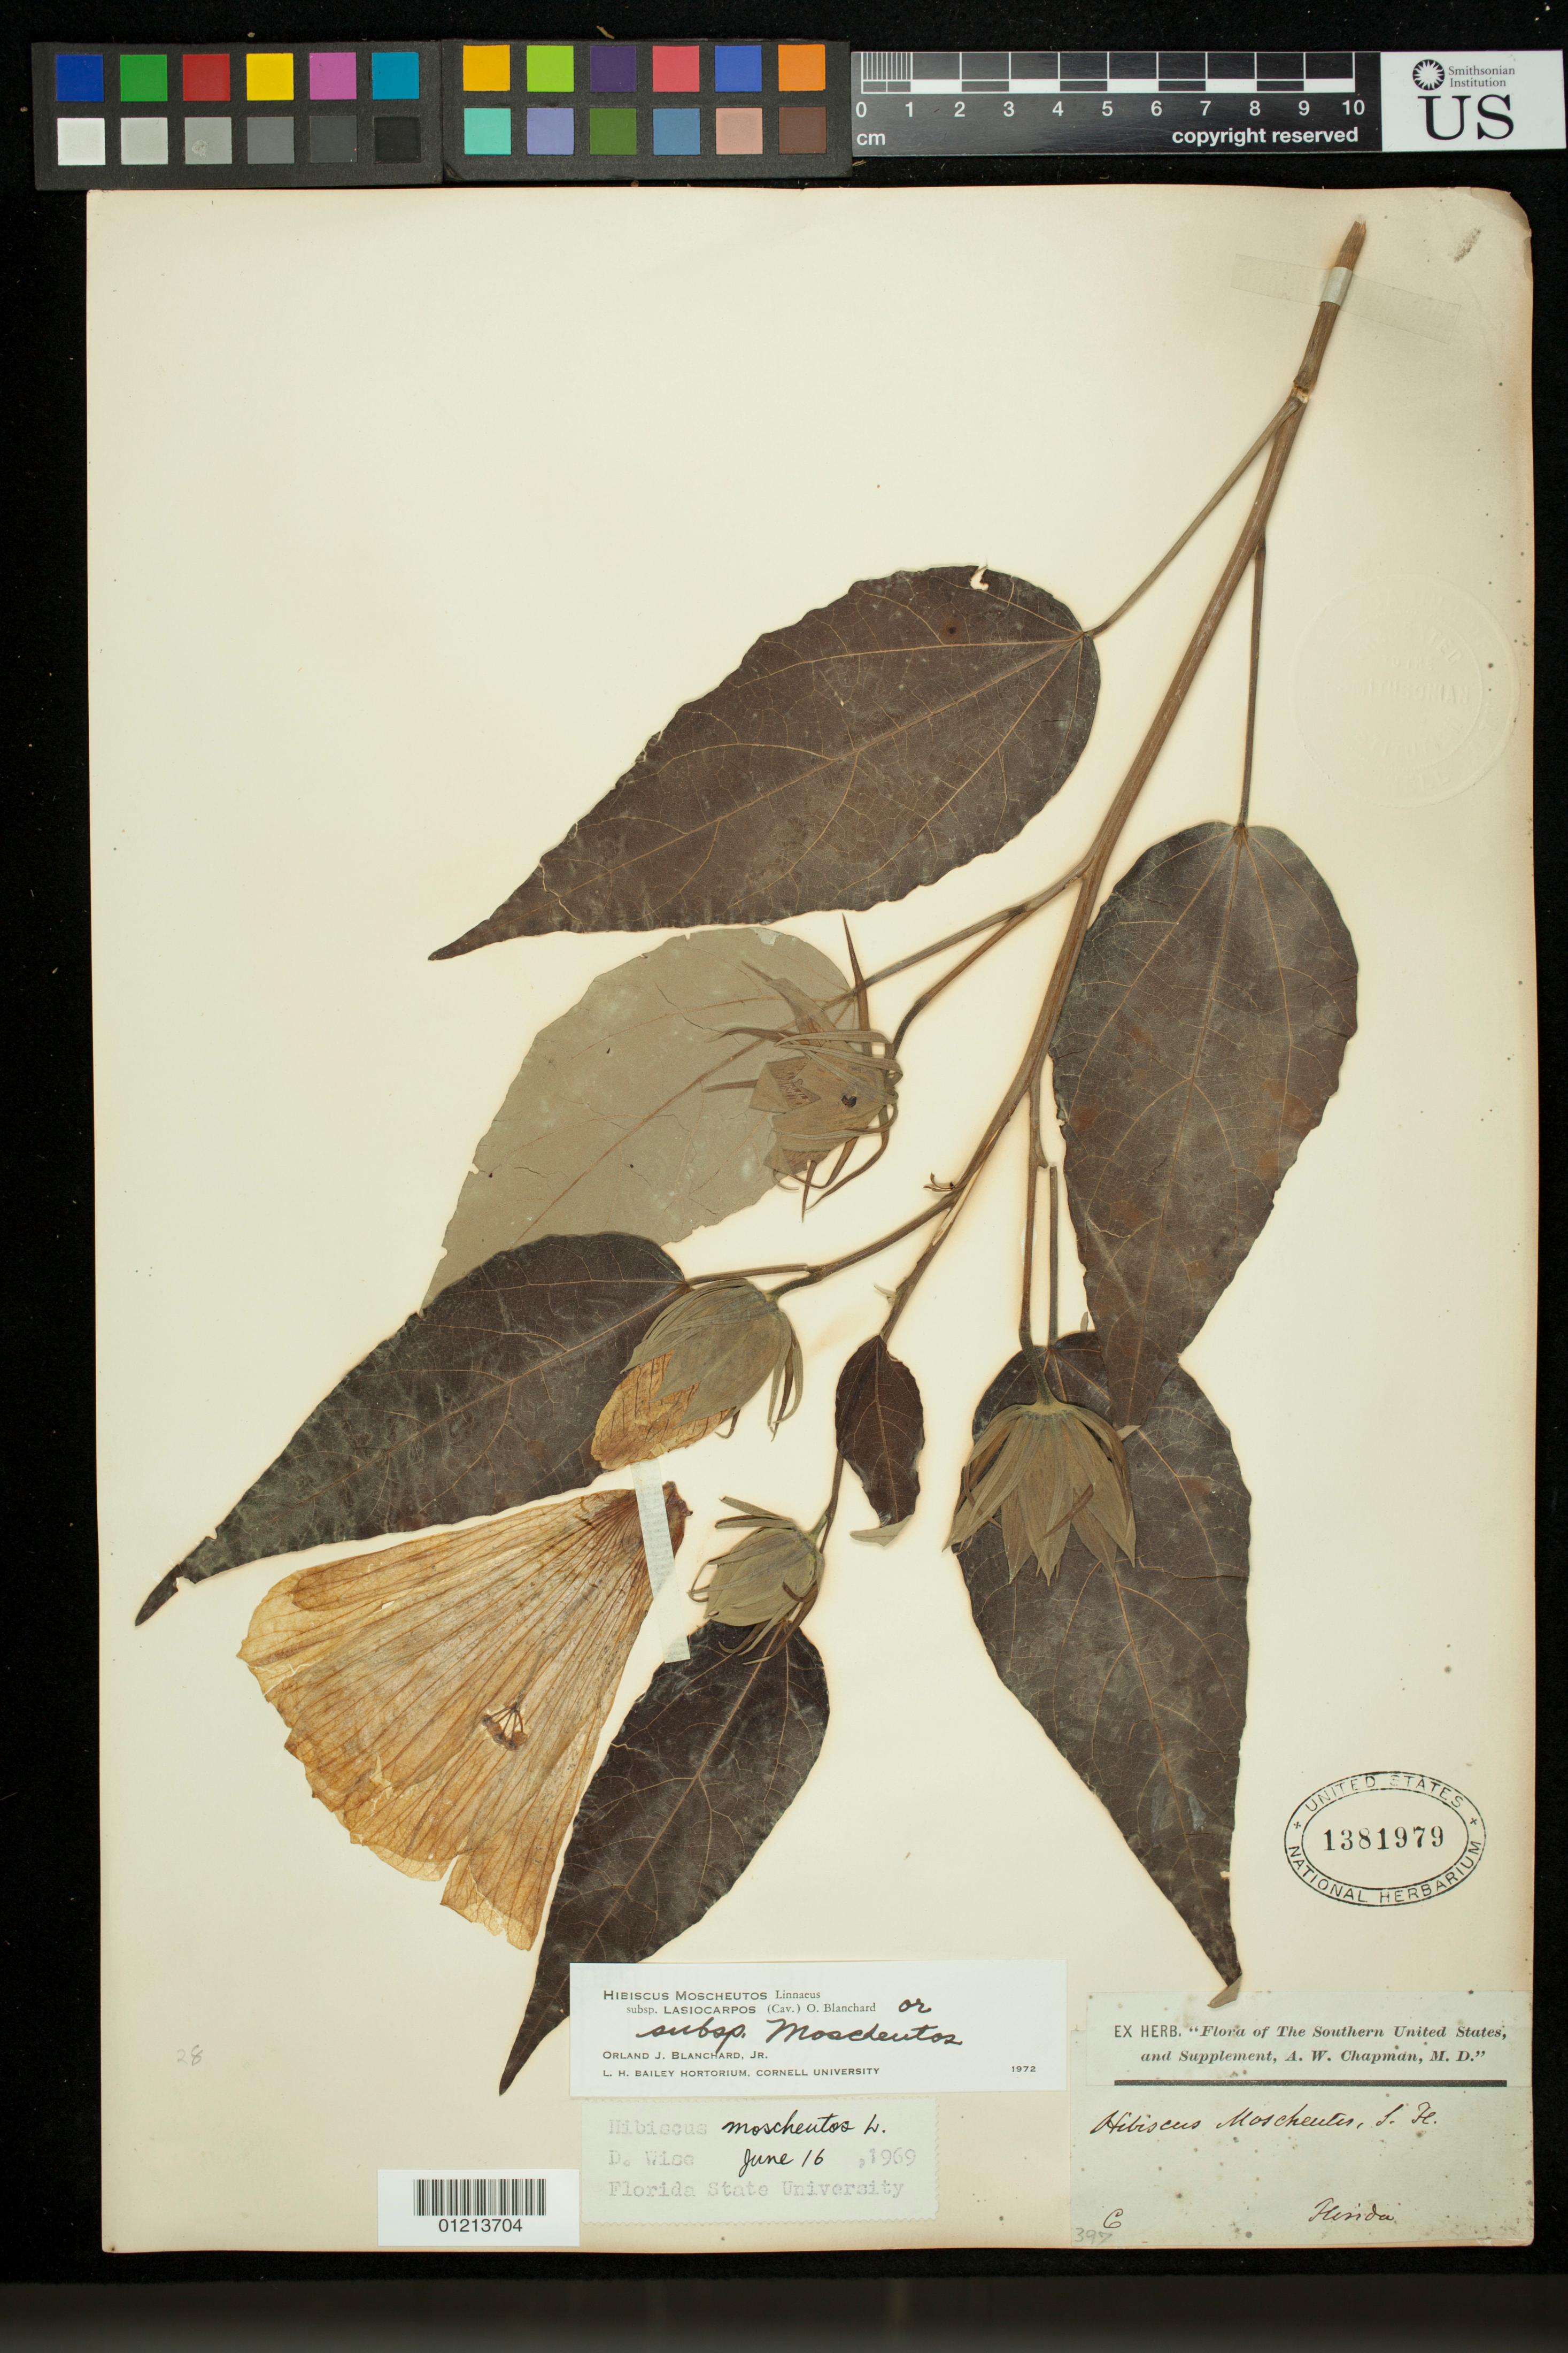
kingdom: Plantae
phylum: Tracheophyta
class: Magnoliopsida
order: Malvales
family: Malvaceae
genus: Hibiscus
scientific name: Hibiscus moscheutos subsp. lasiocarpos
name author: (Cav.) O.J. Blanch.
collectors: A. W. Chapman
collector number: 397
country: United States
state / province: Florida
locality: Florida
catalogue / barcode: US 1381979